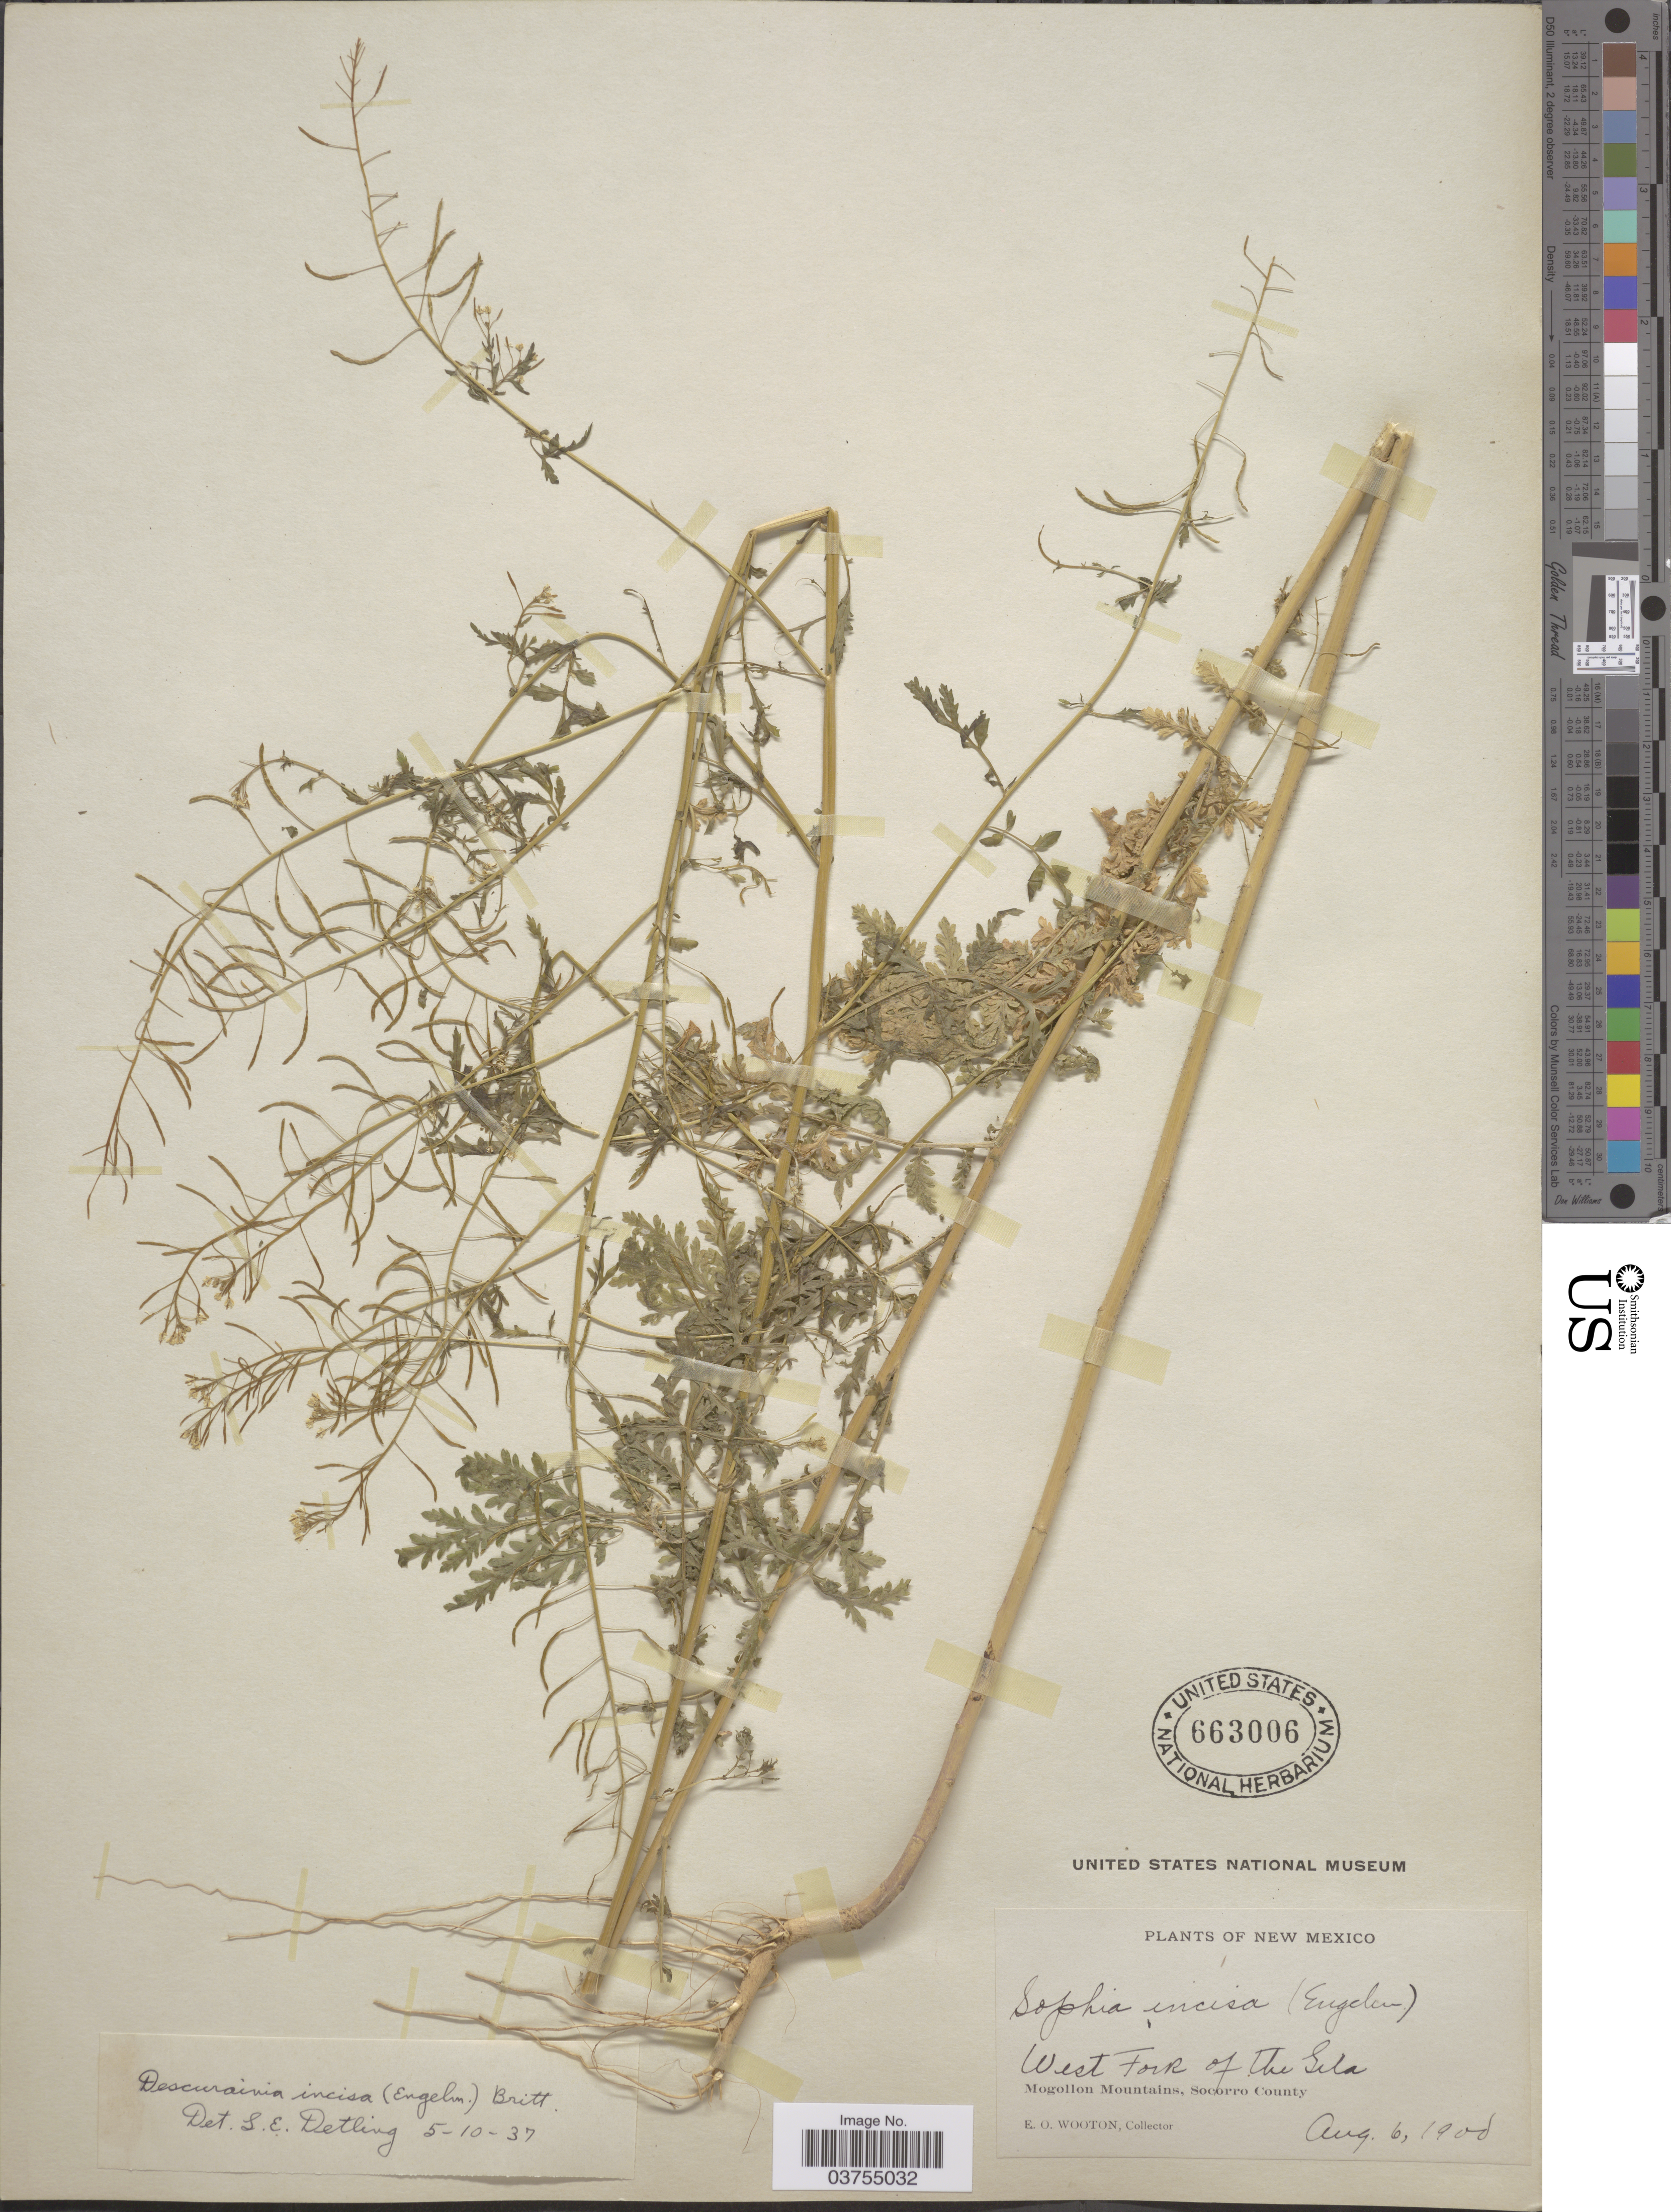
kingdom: Plantae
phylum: Tracheophyta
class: Magnoliopsida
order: Brassicales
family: Brassicaceae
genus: Descurainia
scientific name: Descurainia richardsonii subsp. incisa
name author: (Engelm. ex A. Gray) Detling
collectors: E. O. Wooton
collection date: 1900-08-06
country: United States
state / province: New Mexico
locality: West Fork of the Gila. Mogollon Mountains, Socorro County.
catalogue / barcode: US 663006